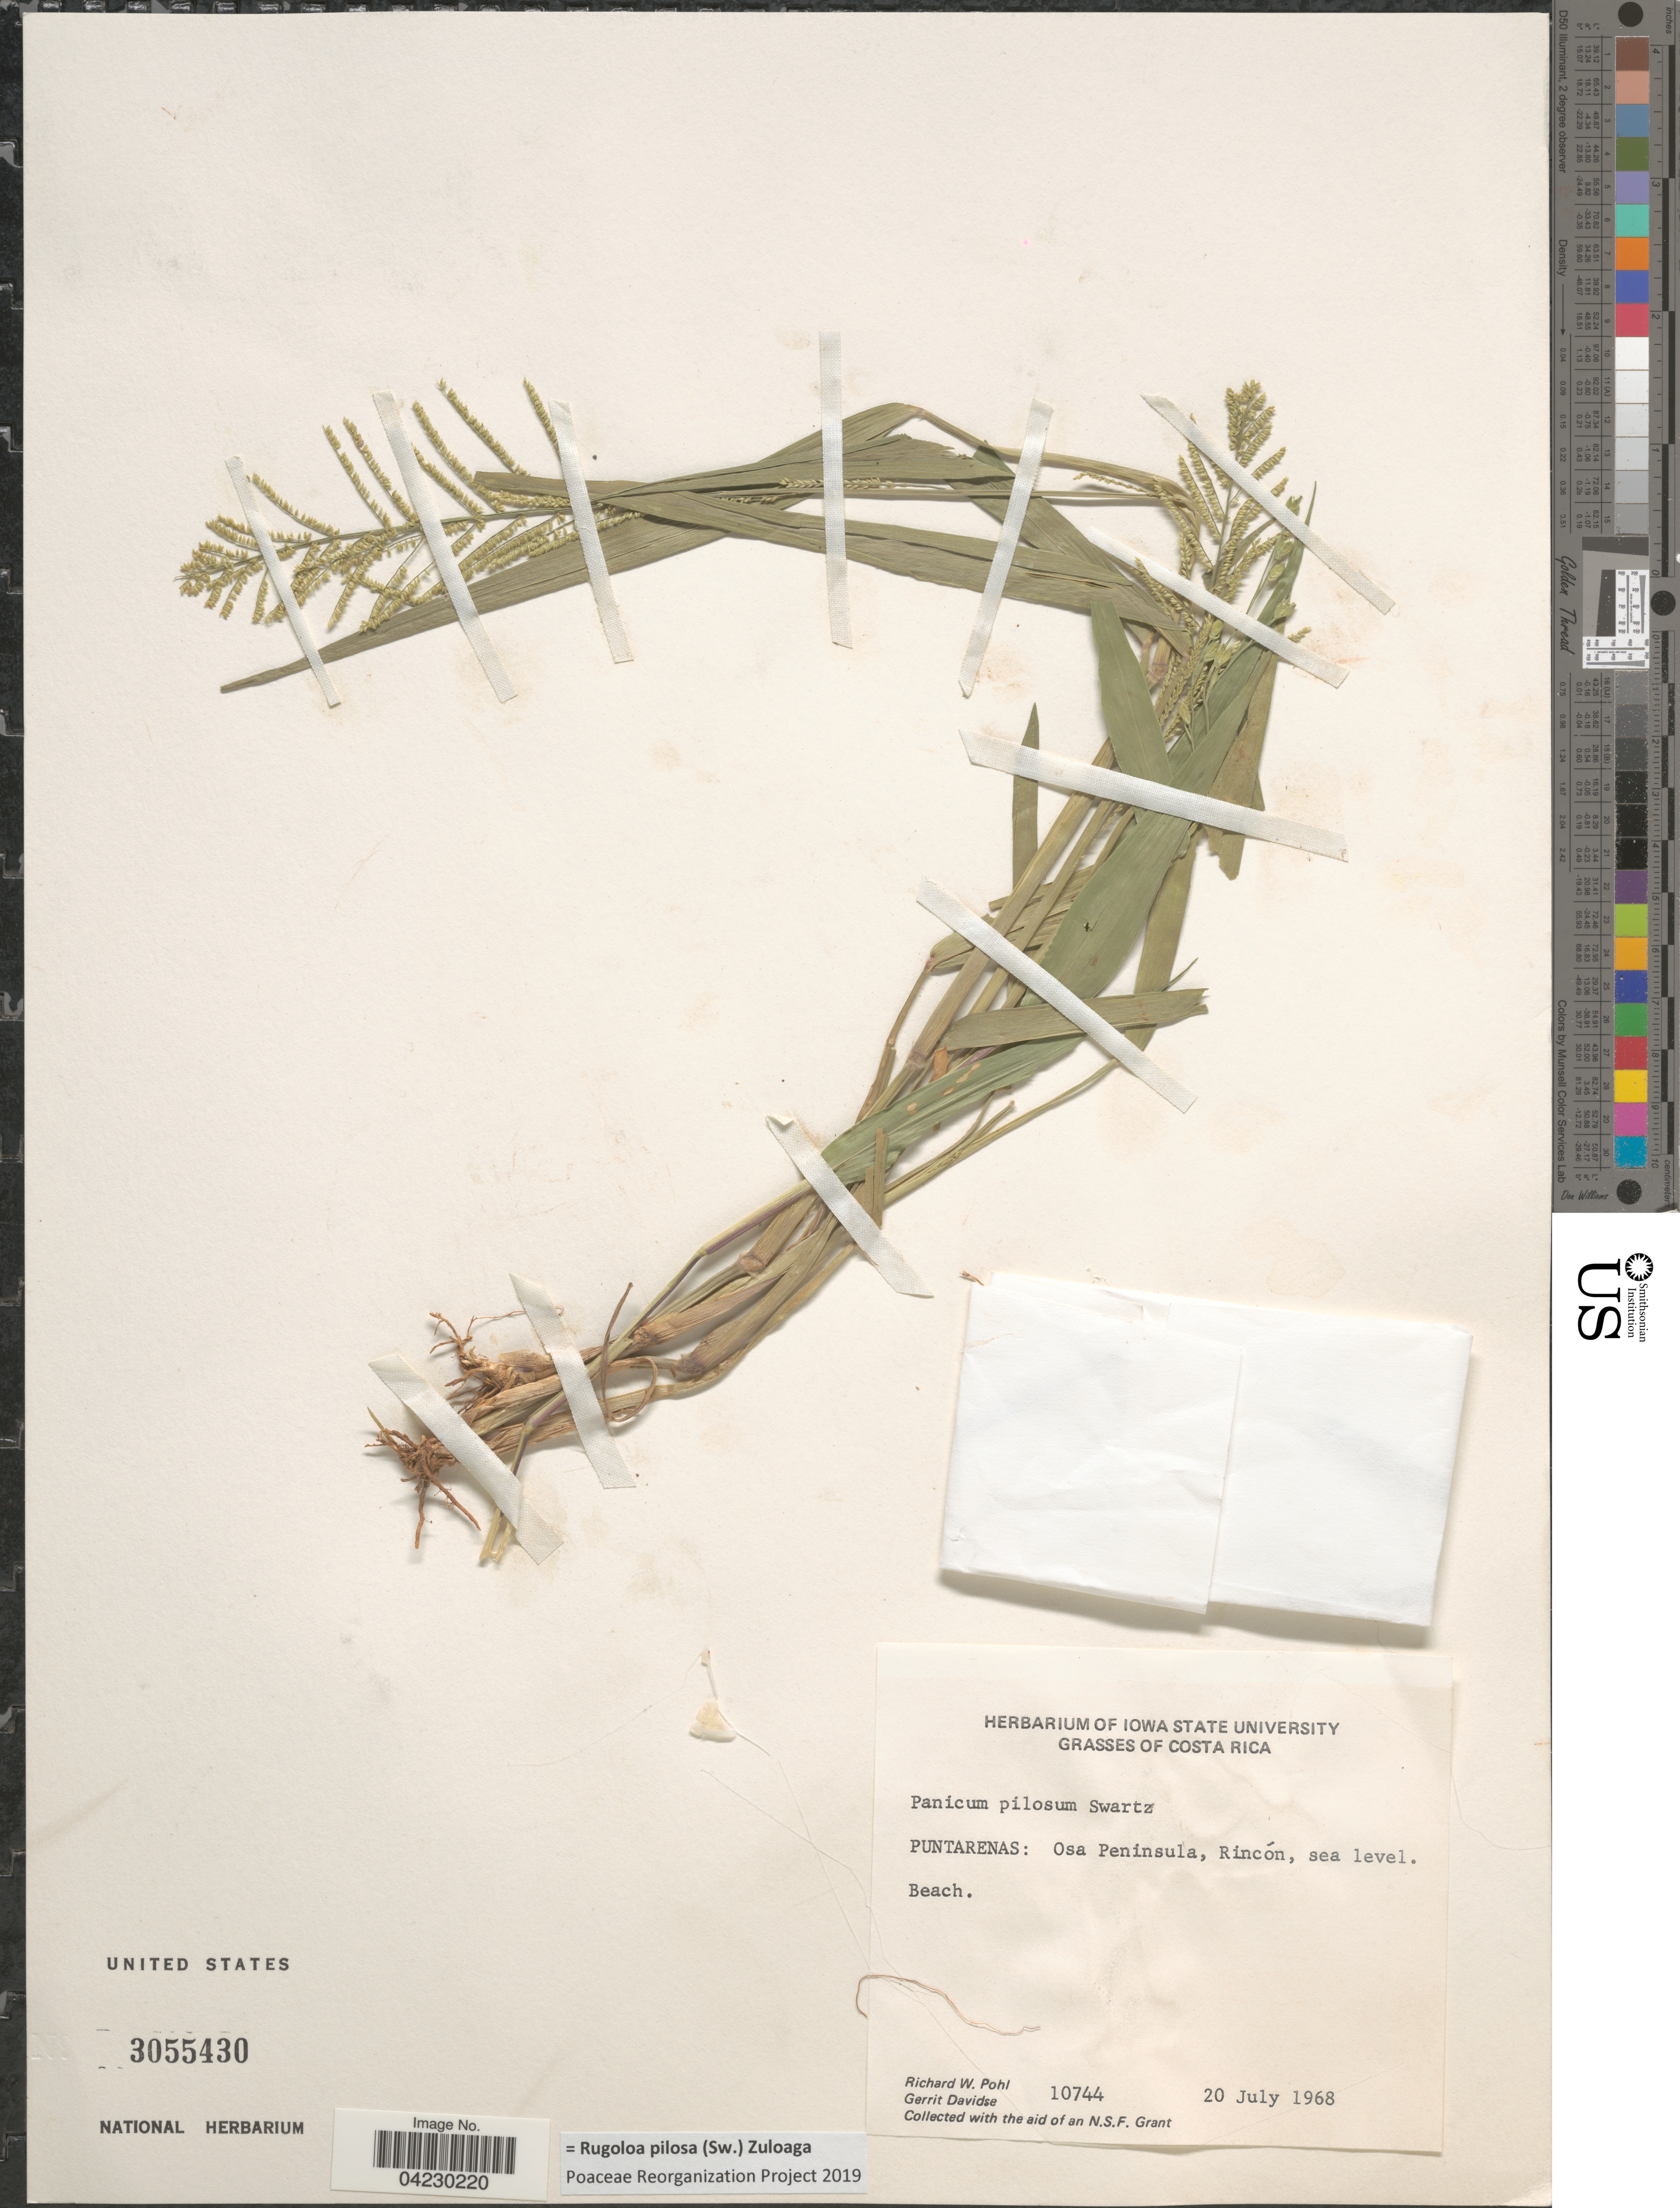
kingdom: Plantae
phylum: Tracheophyta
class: Liliopsida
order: Poales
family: Poaceae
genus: Rugoloa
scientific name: Rugoloa pilosa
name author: (Sw.) Zuloaga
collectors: R. W. Pohl & G. Davidse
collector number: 10744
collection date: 1968-07-20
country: Costa Rica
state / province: Puntarenas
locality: Osa Peninsula, Rincón. Beach.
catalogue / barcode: US 3055430